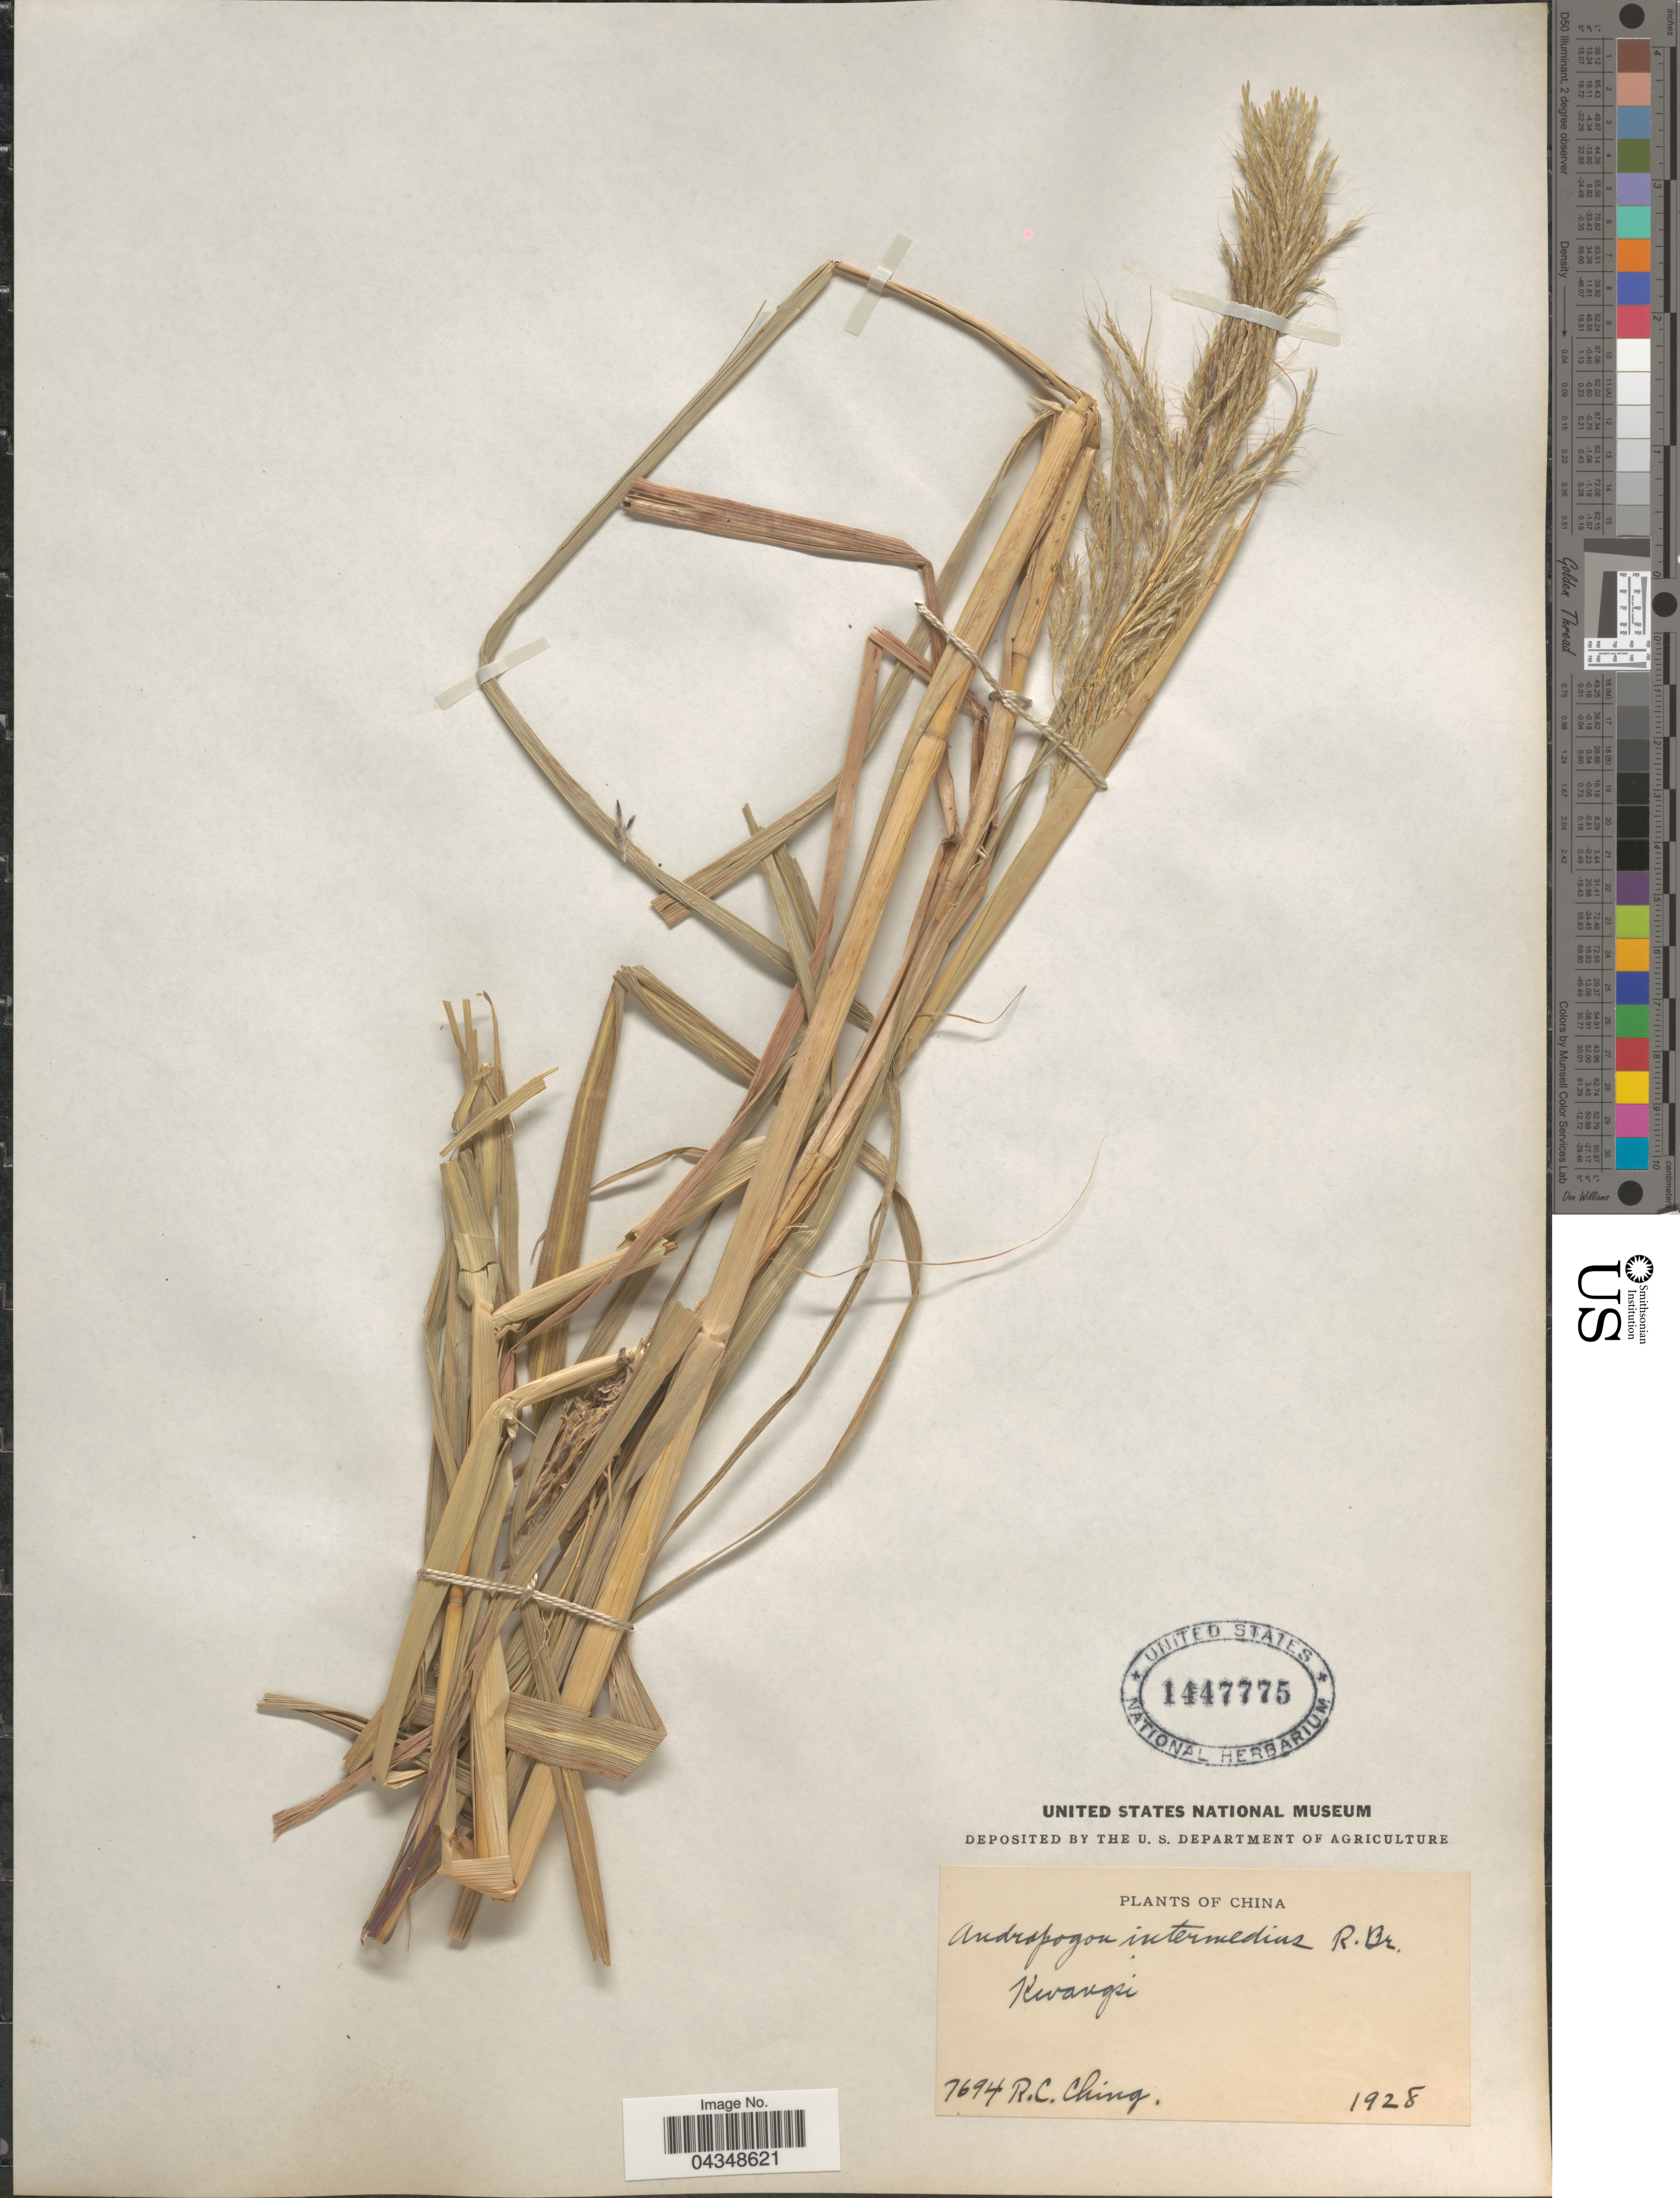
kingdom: Plantae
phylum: Tracheophyta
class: Liliopsida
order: Poales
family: Poaceae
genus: Bothriochloa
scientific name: Bothriochloa bladhii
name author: (Retz.) S.T. Blake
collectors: R. C. Ching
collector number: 7694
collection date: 1928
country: China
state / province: Guangxi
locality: Kwangsi.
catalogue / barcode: US 1447775